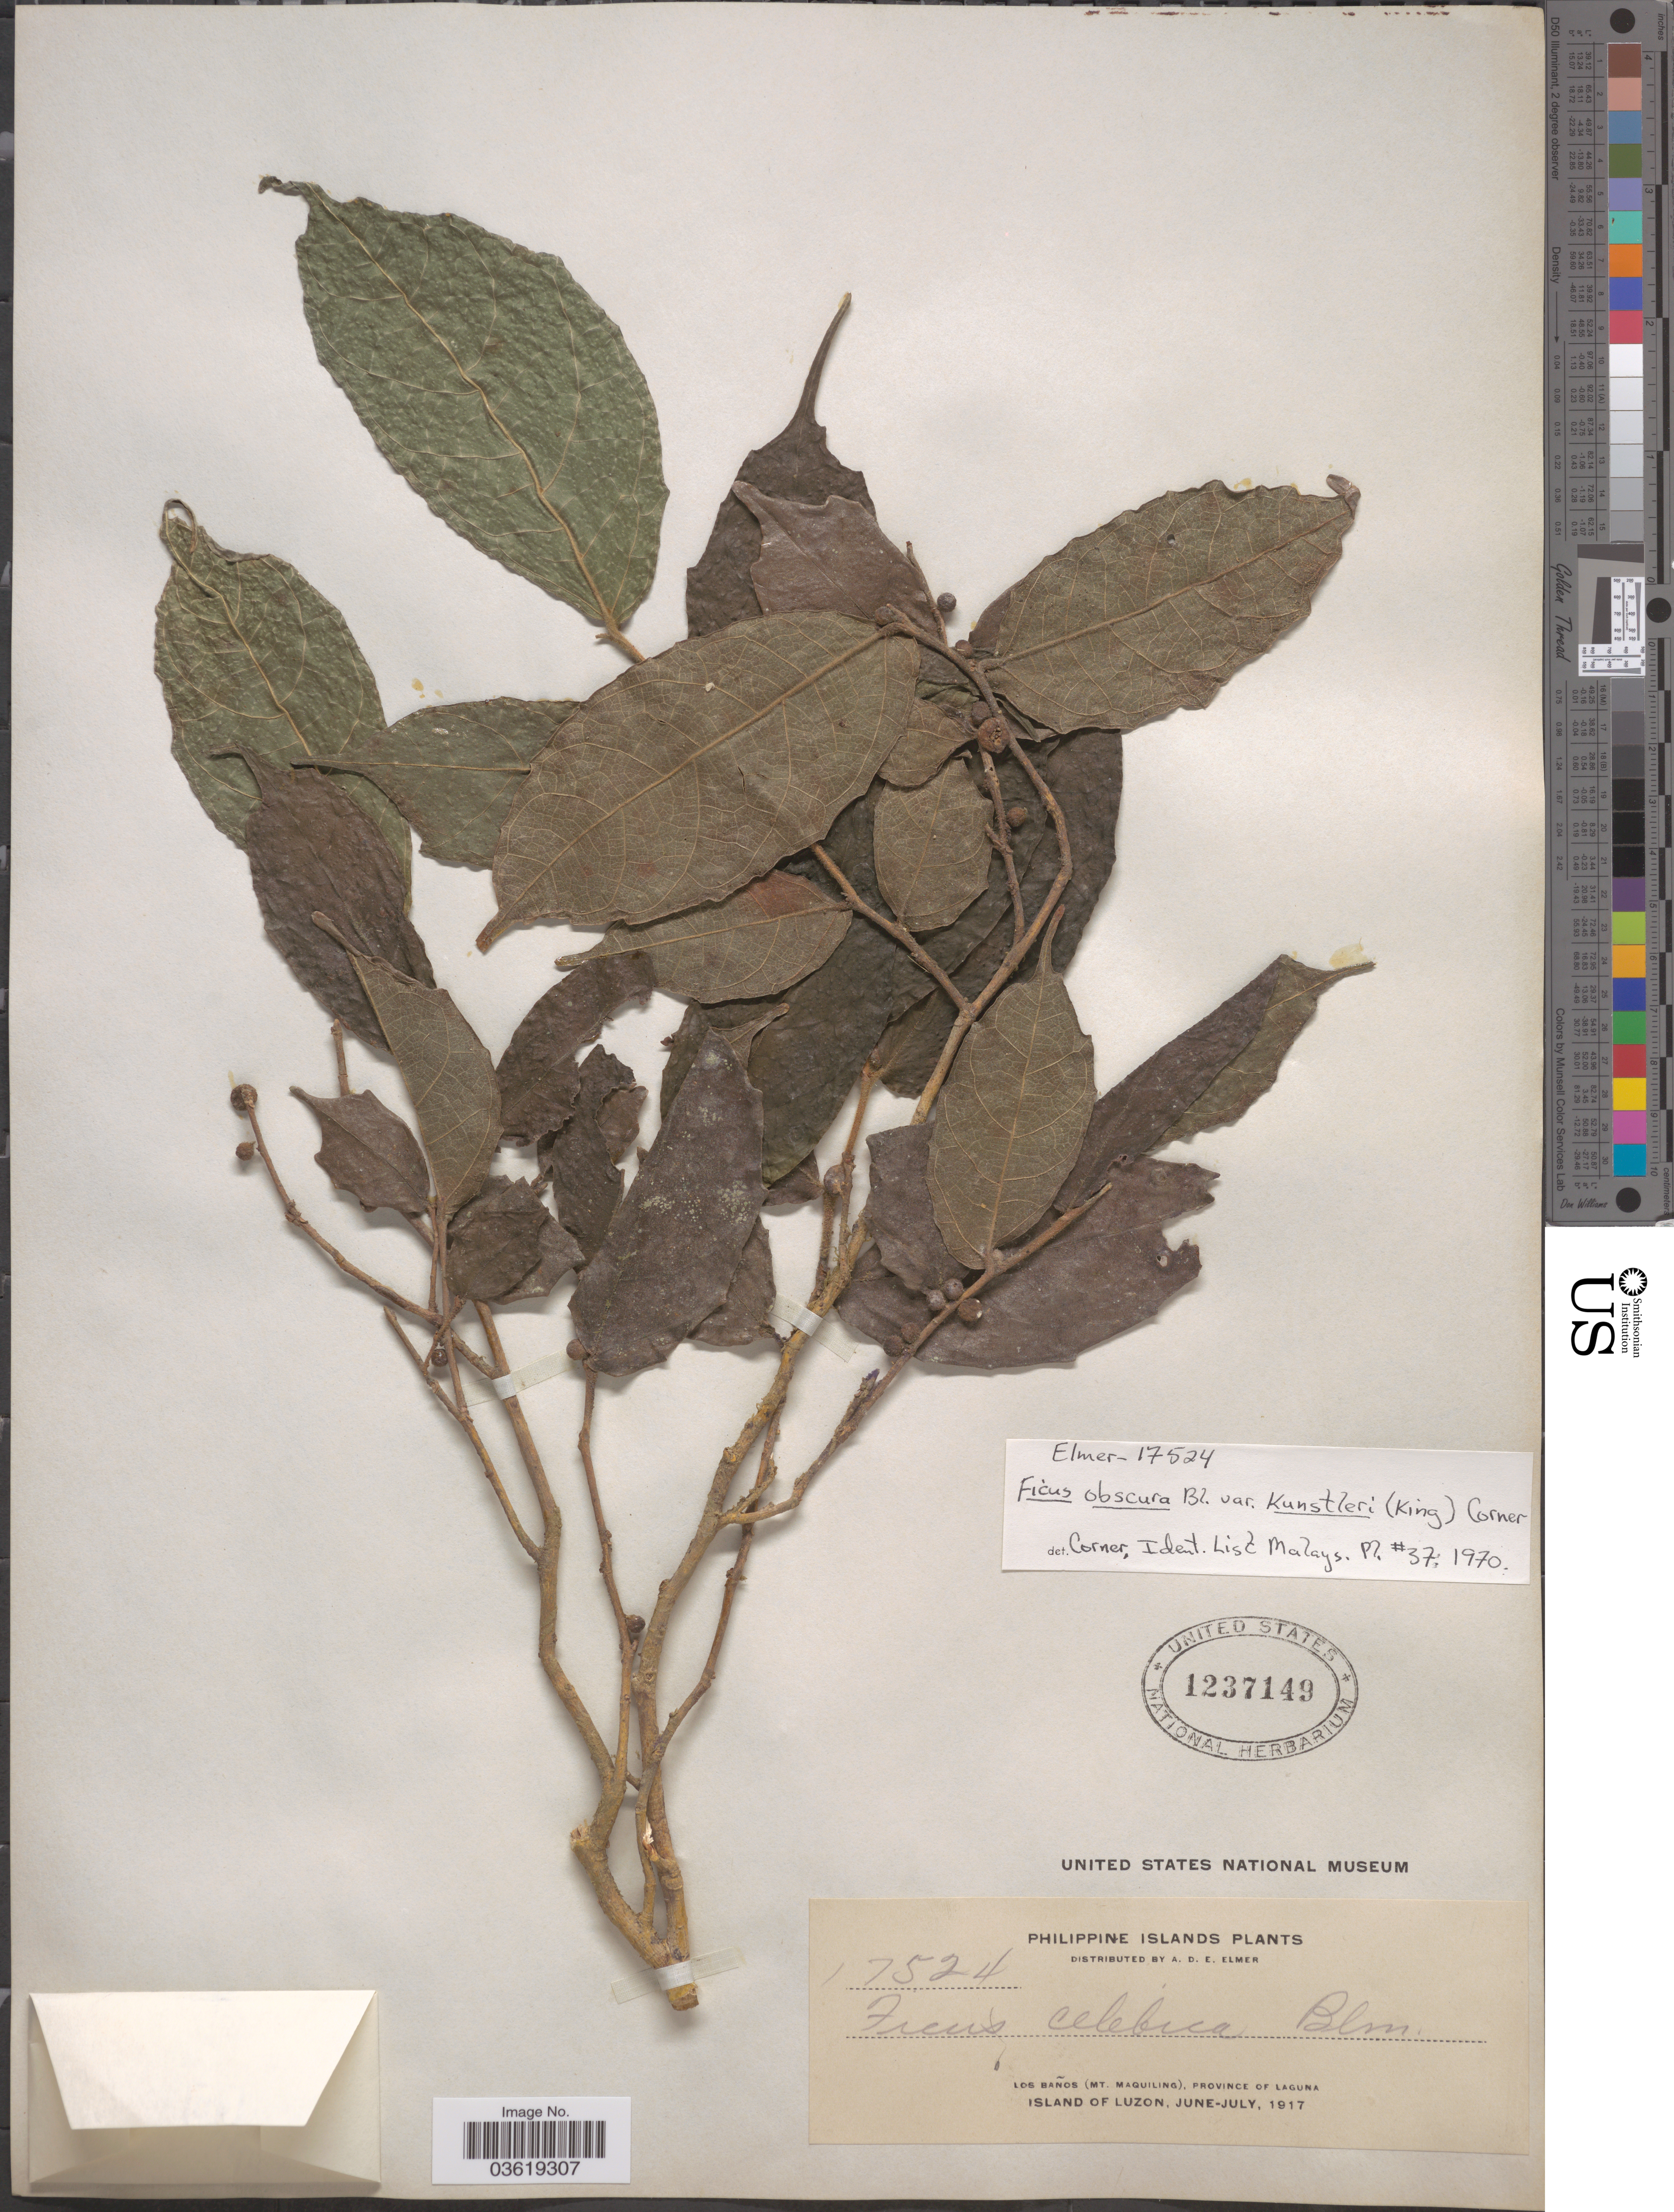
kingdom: Plantae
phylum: Tracheophyta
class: Magnoliopsida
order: Rosales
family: Moraceae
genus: Ficus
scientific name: Ficus obscura var. kunstleri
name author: Blume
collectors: A. D. E. Elmer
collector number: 17524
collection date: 1917-06/1917-07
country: Philippines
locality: Philippine Islands. Los Baños (Mt. Maquiling), Province of Laguna. Island of Luzon.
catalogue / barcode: US 1237149